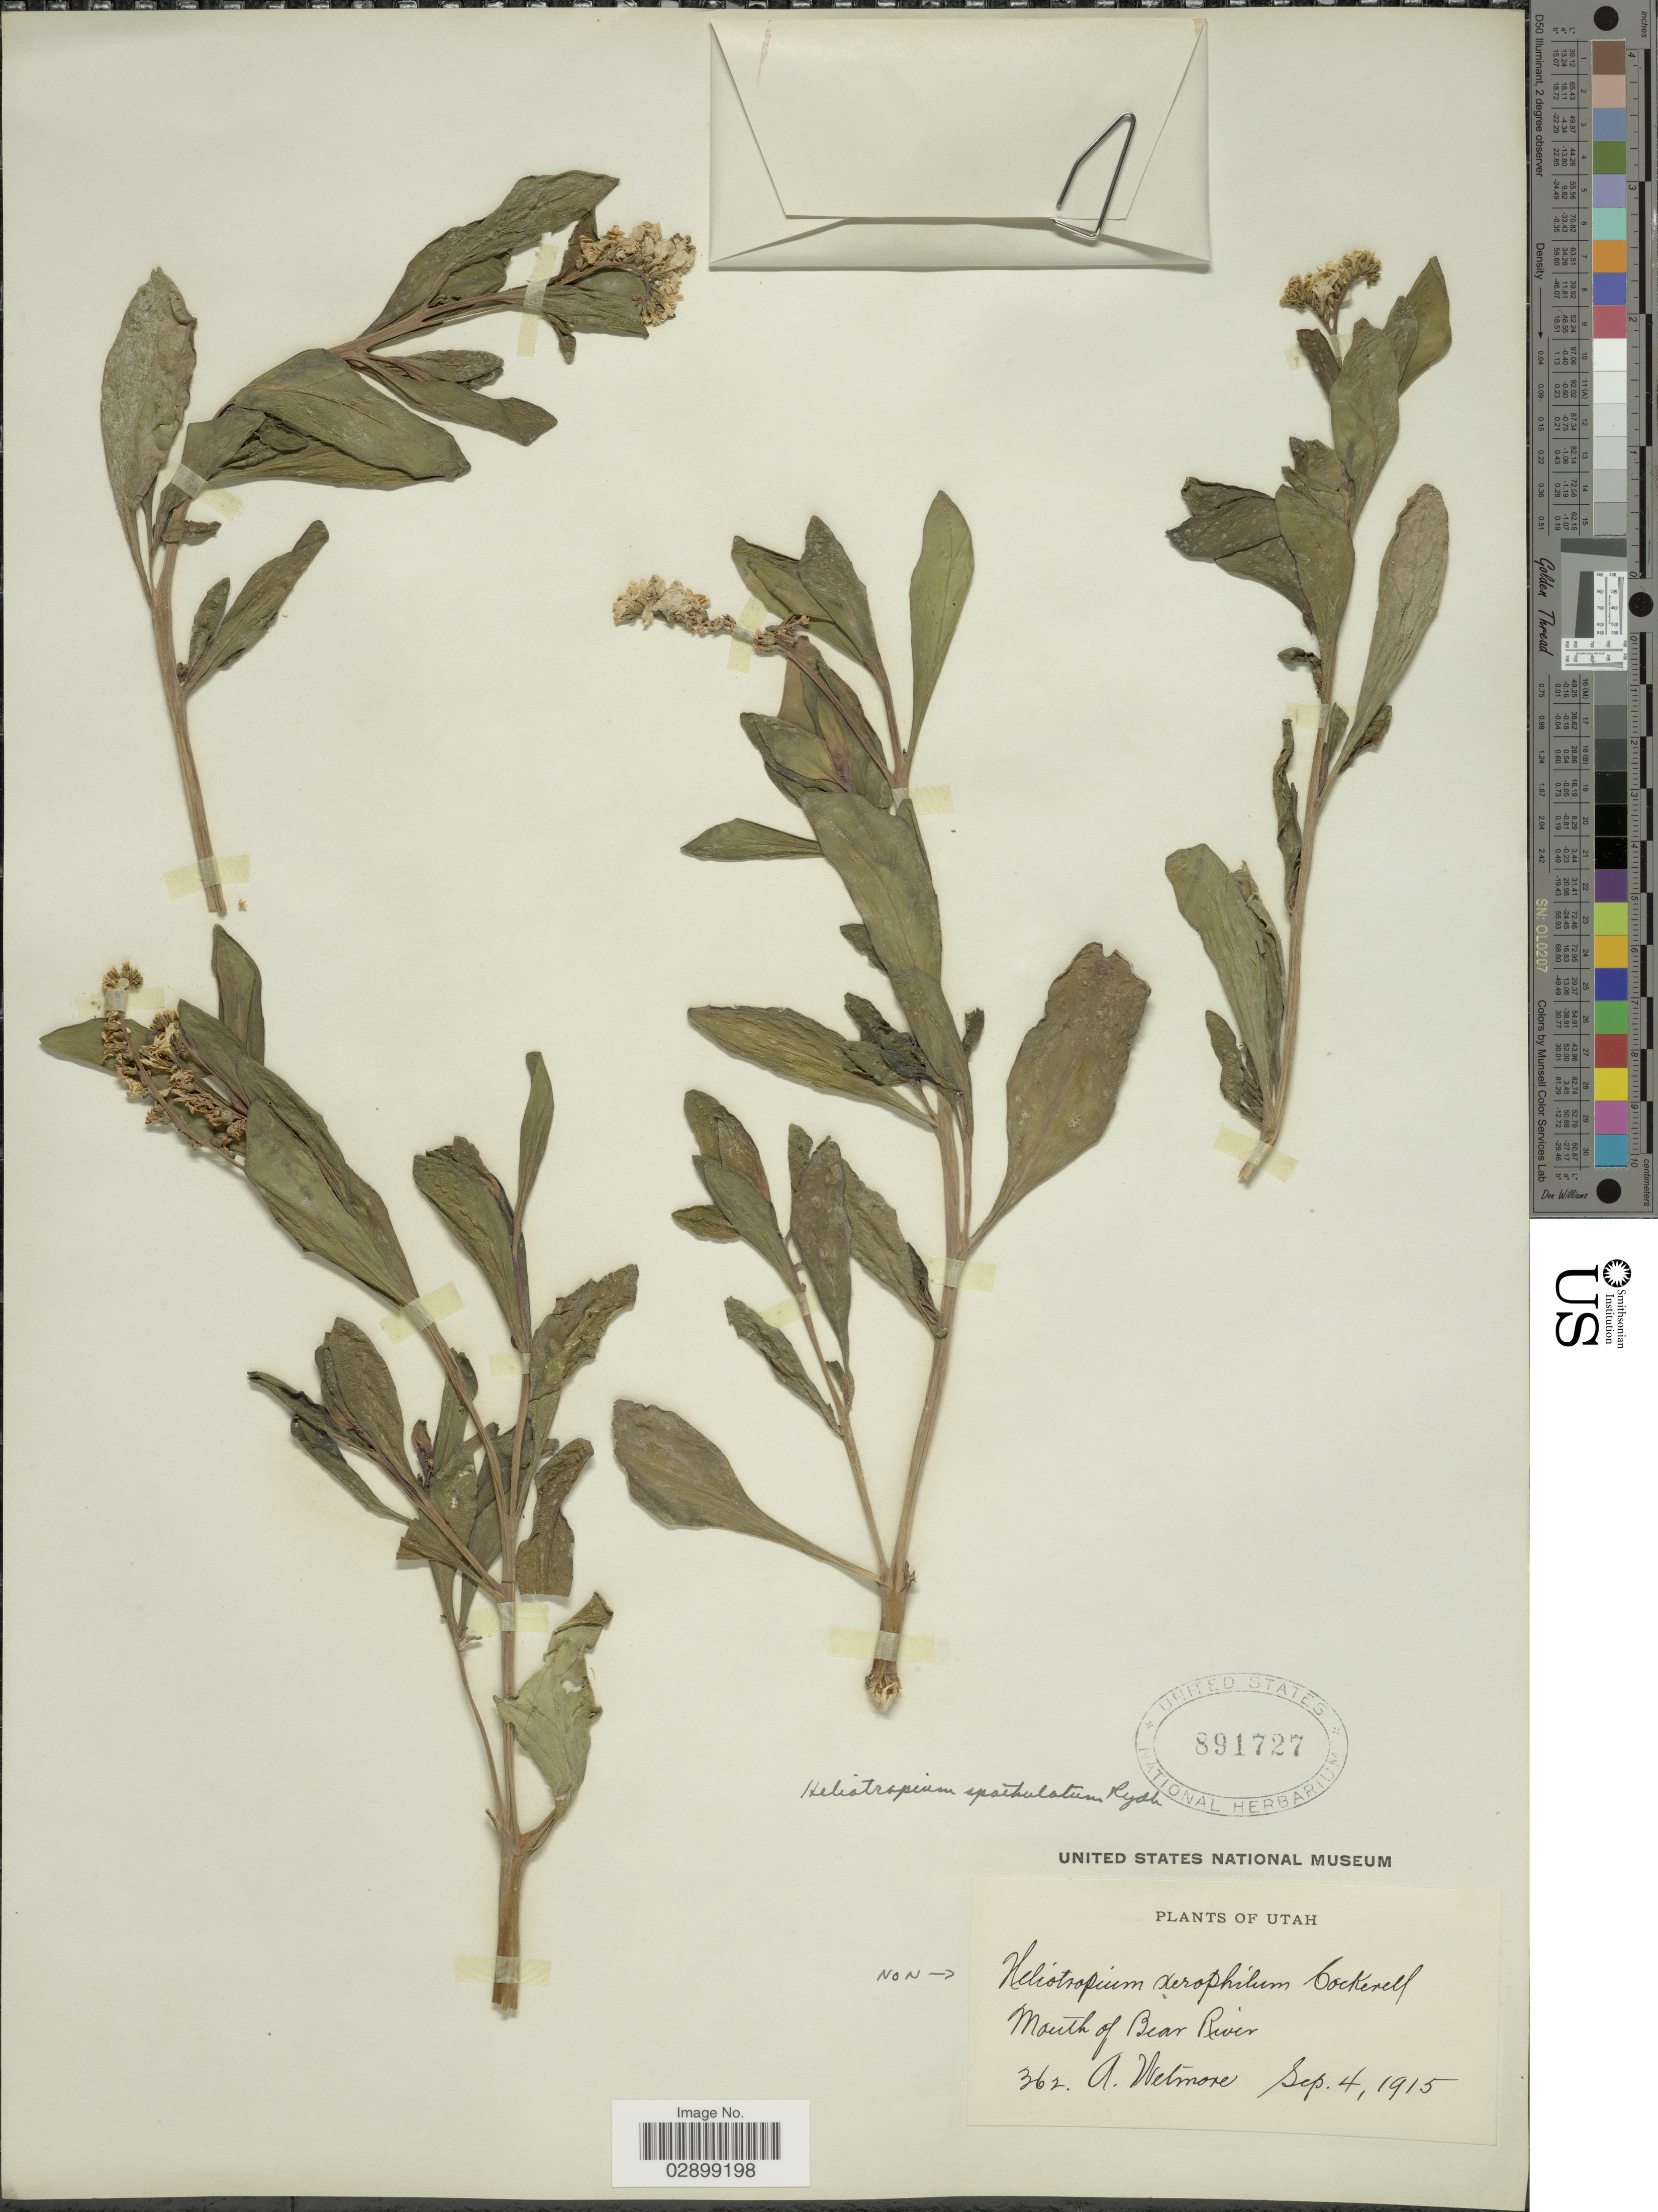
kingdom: Plantae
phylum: Tracheophyta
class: Magnoliopsida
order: Boraginales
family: Heliotropiaceae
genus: Heliotropium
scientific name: Heliotropium sp.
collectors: A. Wetmore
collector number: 362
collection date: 1915-09-04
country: United States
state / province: Utah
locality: Mouth of Bear River.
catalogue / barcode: US 891727